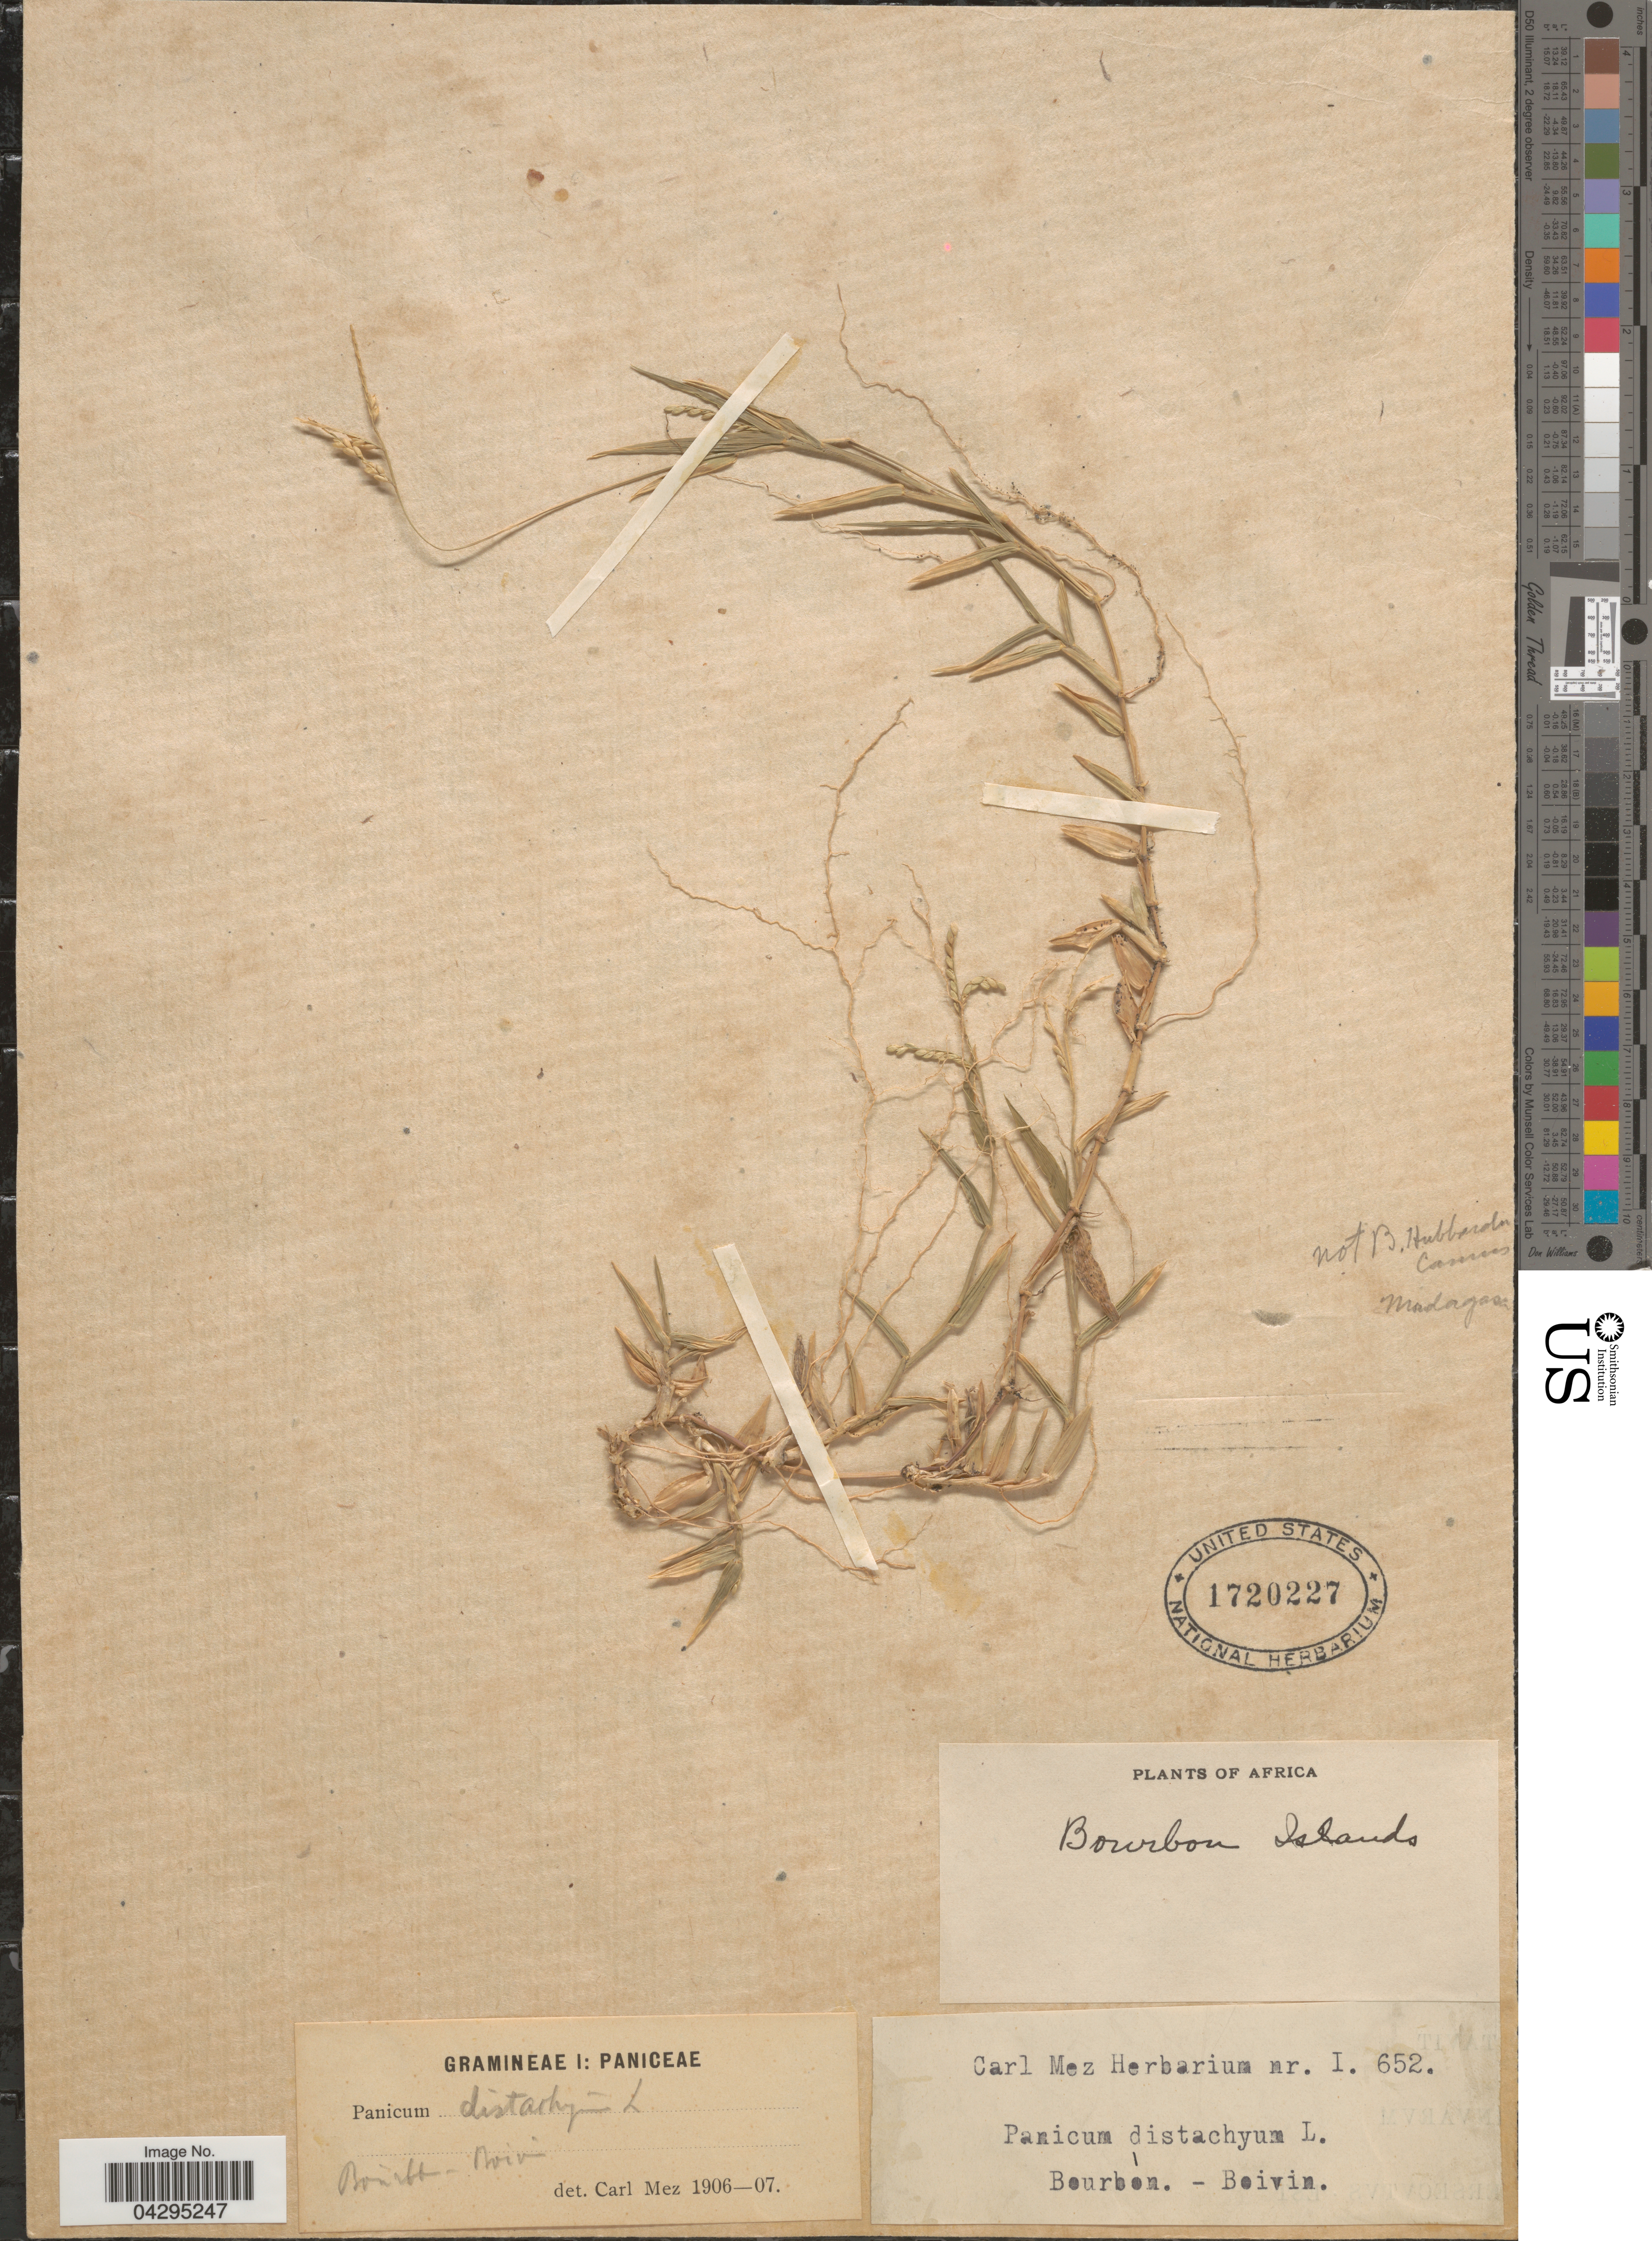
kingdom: Plantae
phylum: Tracheophyta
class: Liliopsida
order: Poales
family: Poaceae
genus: Urochloa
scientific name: Urochloa sp.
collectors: -- Boivin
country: Réunion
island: Reunion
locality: Africa. Bourbon Islands. Bourbon.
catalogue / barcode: US 1720227